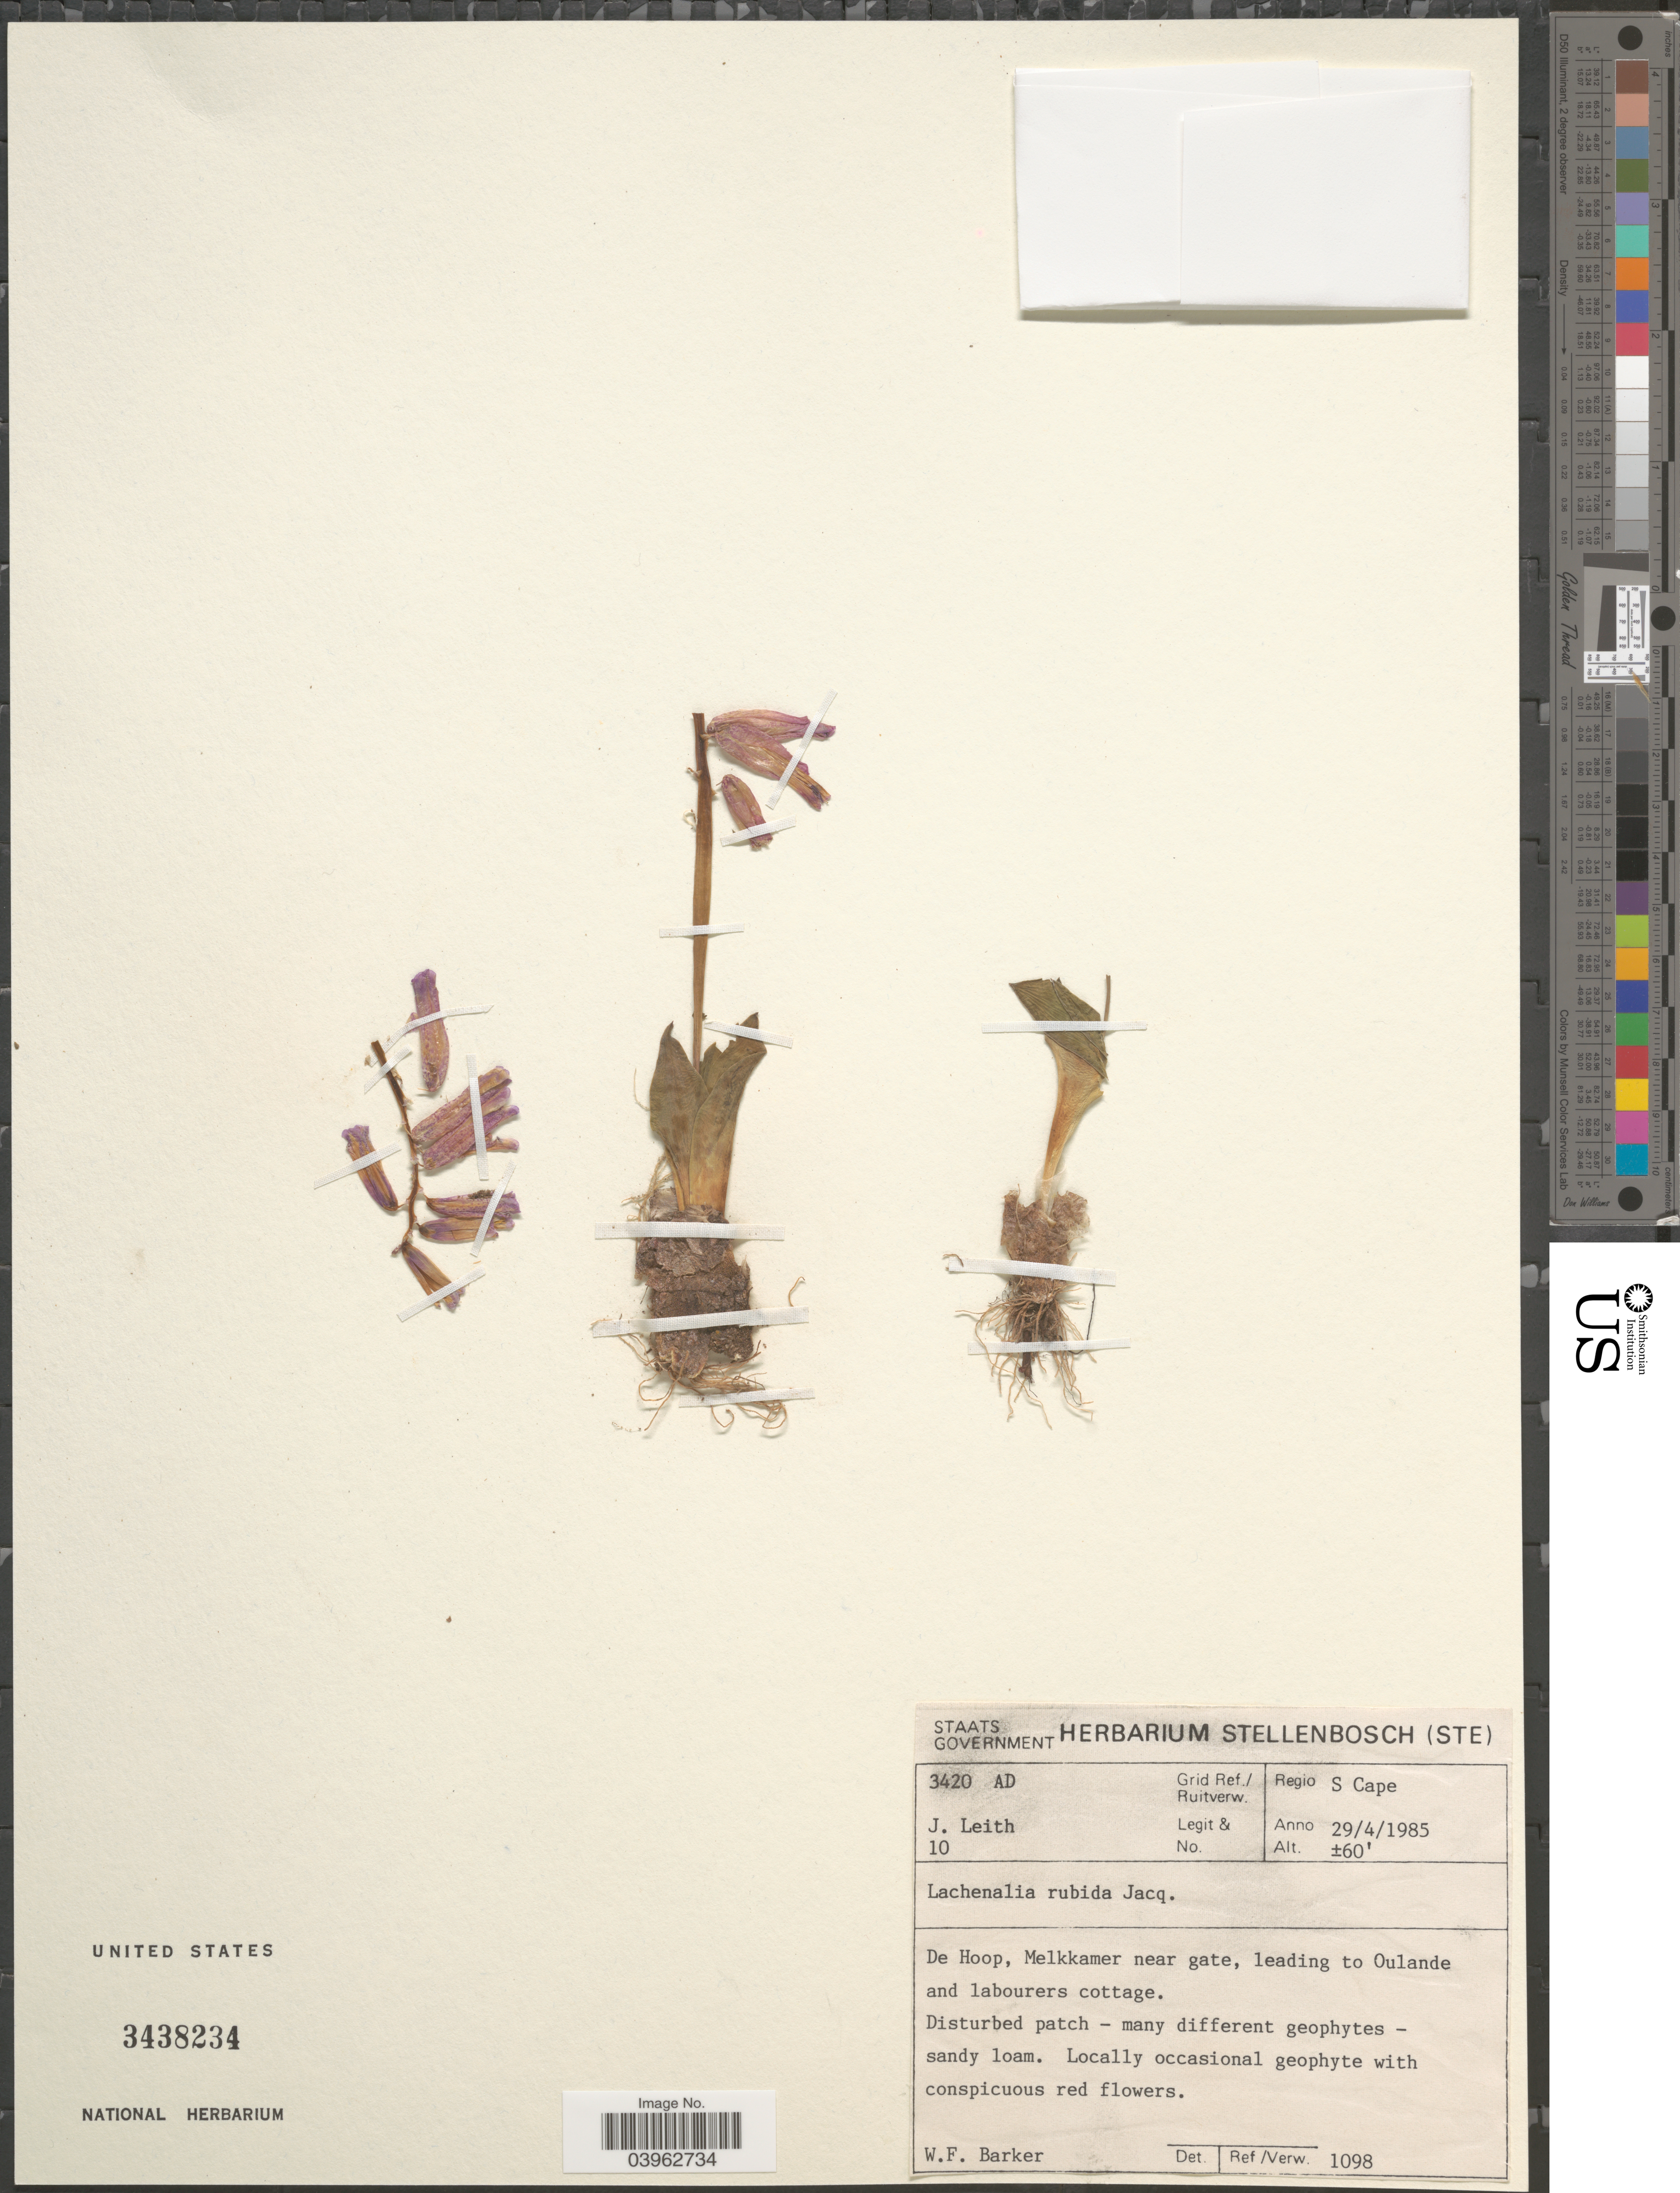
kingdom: Plantae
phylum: Tracheophyta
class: Liliopsida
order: Asparagales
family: Asparagaceae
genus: Lachenalia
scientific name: Lachenalia rubida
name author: Jacq.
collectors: J. Leith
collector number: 10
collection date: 1985-04-29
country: South Africa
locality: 3420 AD Grid Ref./Ruitverw. Regio S Cape. De Hoop, Melkkamer near gate, leading to Oulande and labourers cottage.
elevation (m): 18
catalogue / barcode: US 3438234